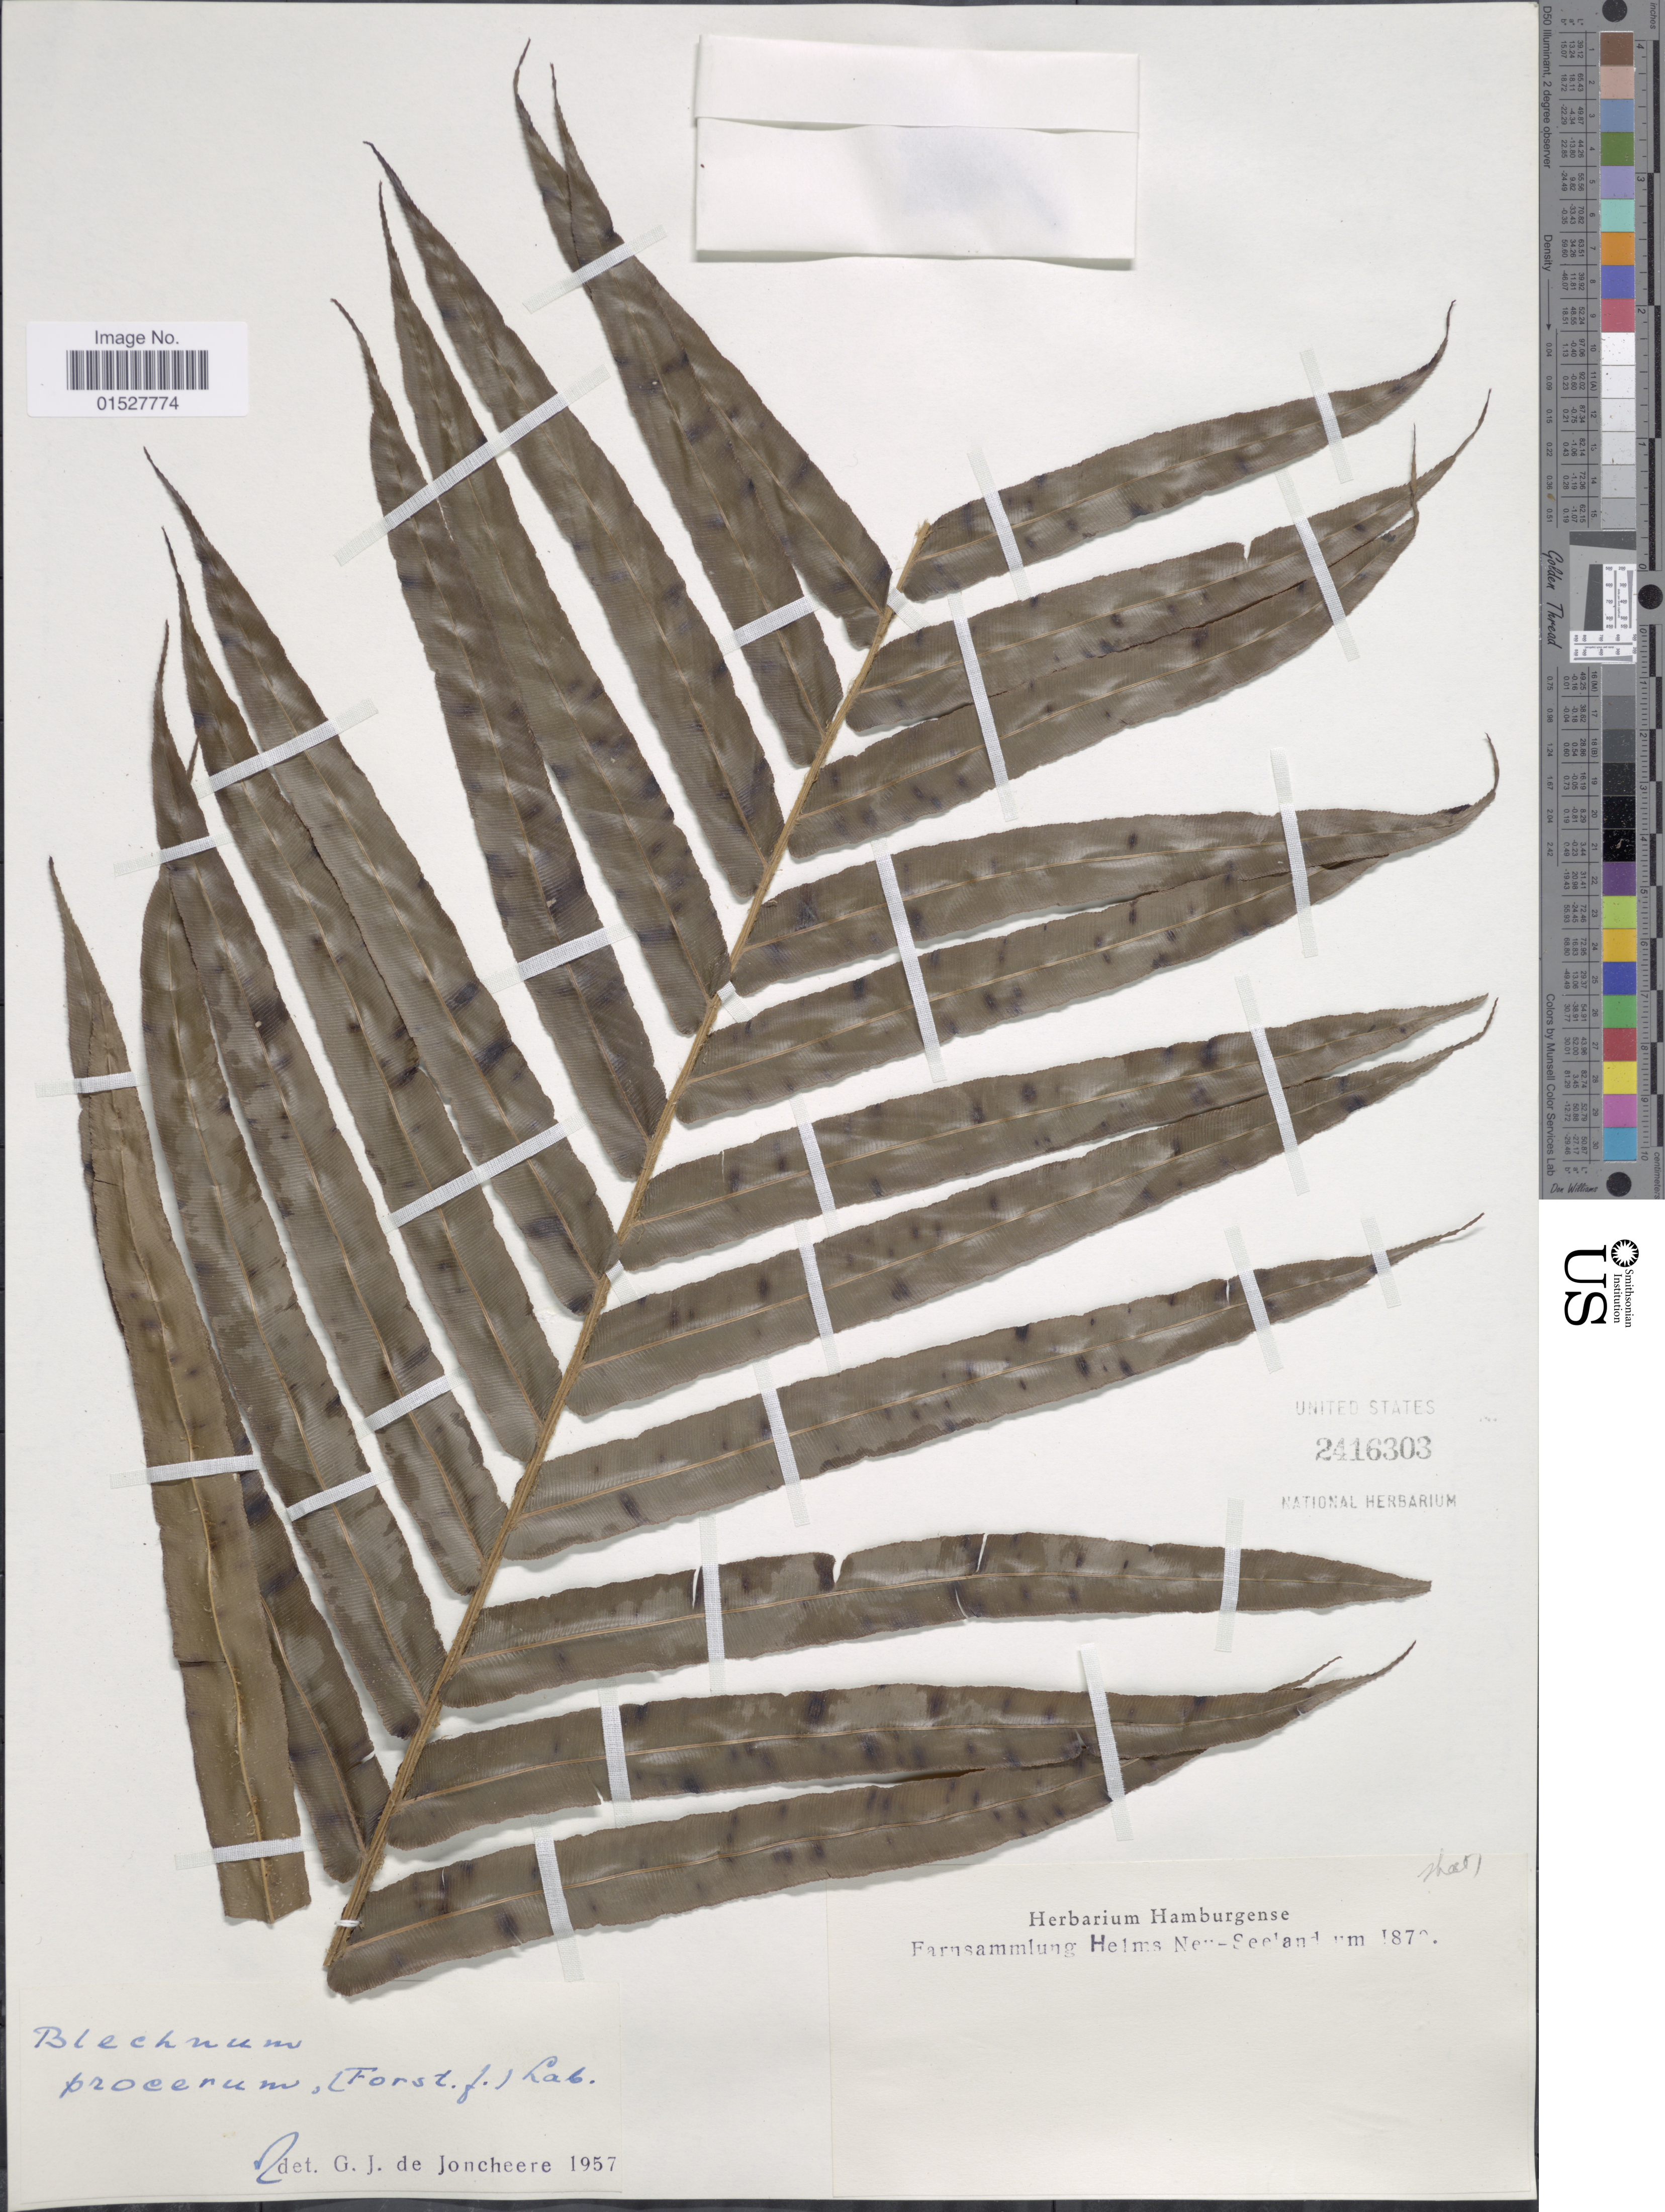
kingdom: Plantae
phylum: Tracheophyta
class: Polypodiopsida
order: Polypodiales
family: Blechnaceae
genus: Blechnum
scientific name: Blechnum capense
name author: (L.) Schltdl.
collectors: Helms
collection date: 1870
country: New Zealand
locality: Farnsammlung Helms.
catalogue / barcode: US 2416303